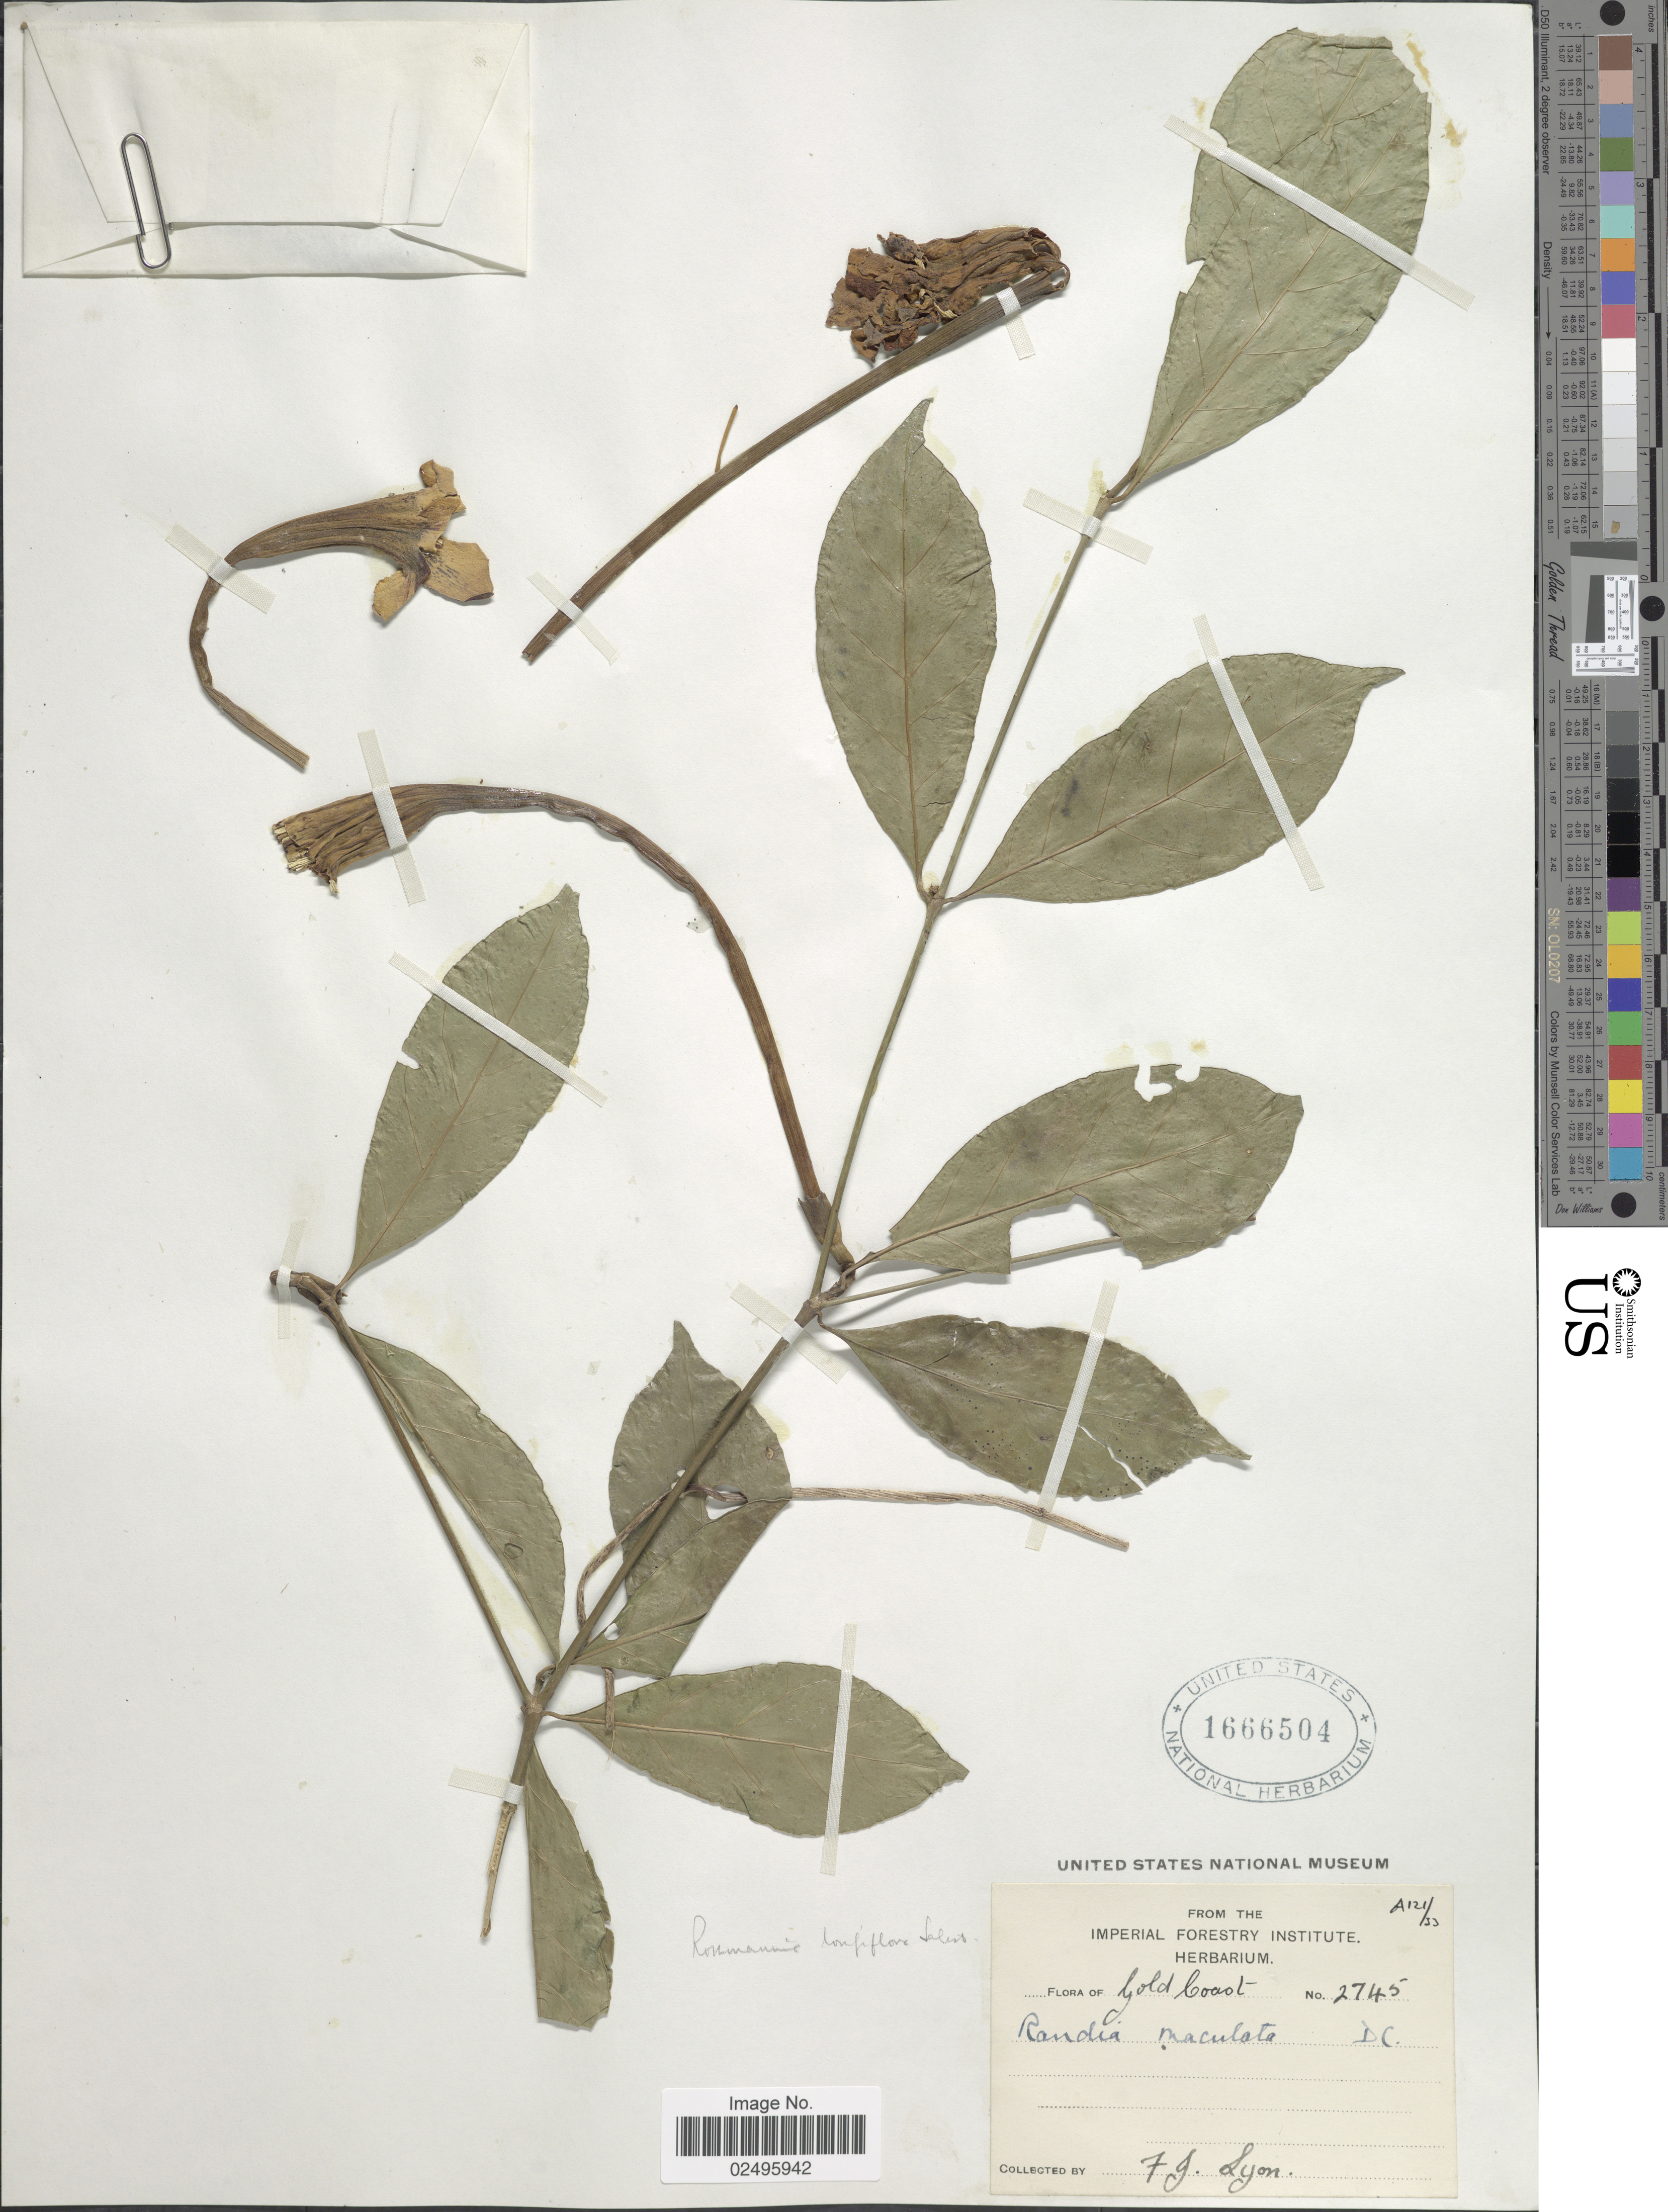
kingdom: Plantae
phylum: Tracheophyta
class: Magnoliopsida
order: Gentianales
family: Rubiaceae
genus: Rothmannia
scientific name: Rothmannia longiflora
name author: Salisb.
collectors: F. Lyon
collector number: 2745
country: Ghana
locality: Gold Coast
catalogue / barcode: US 1666504